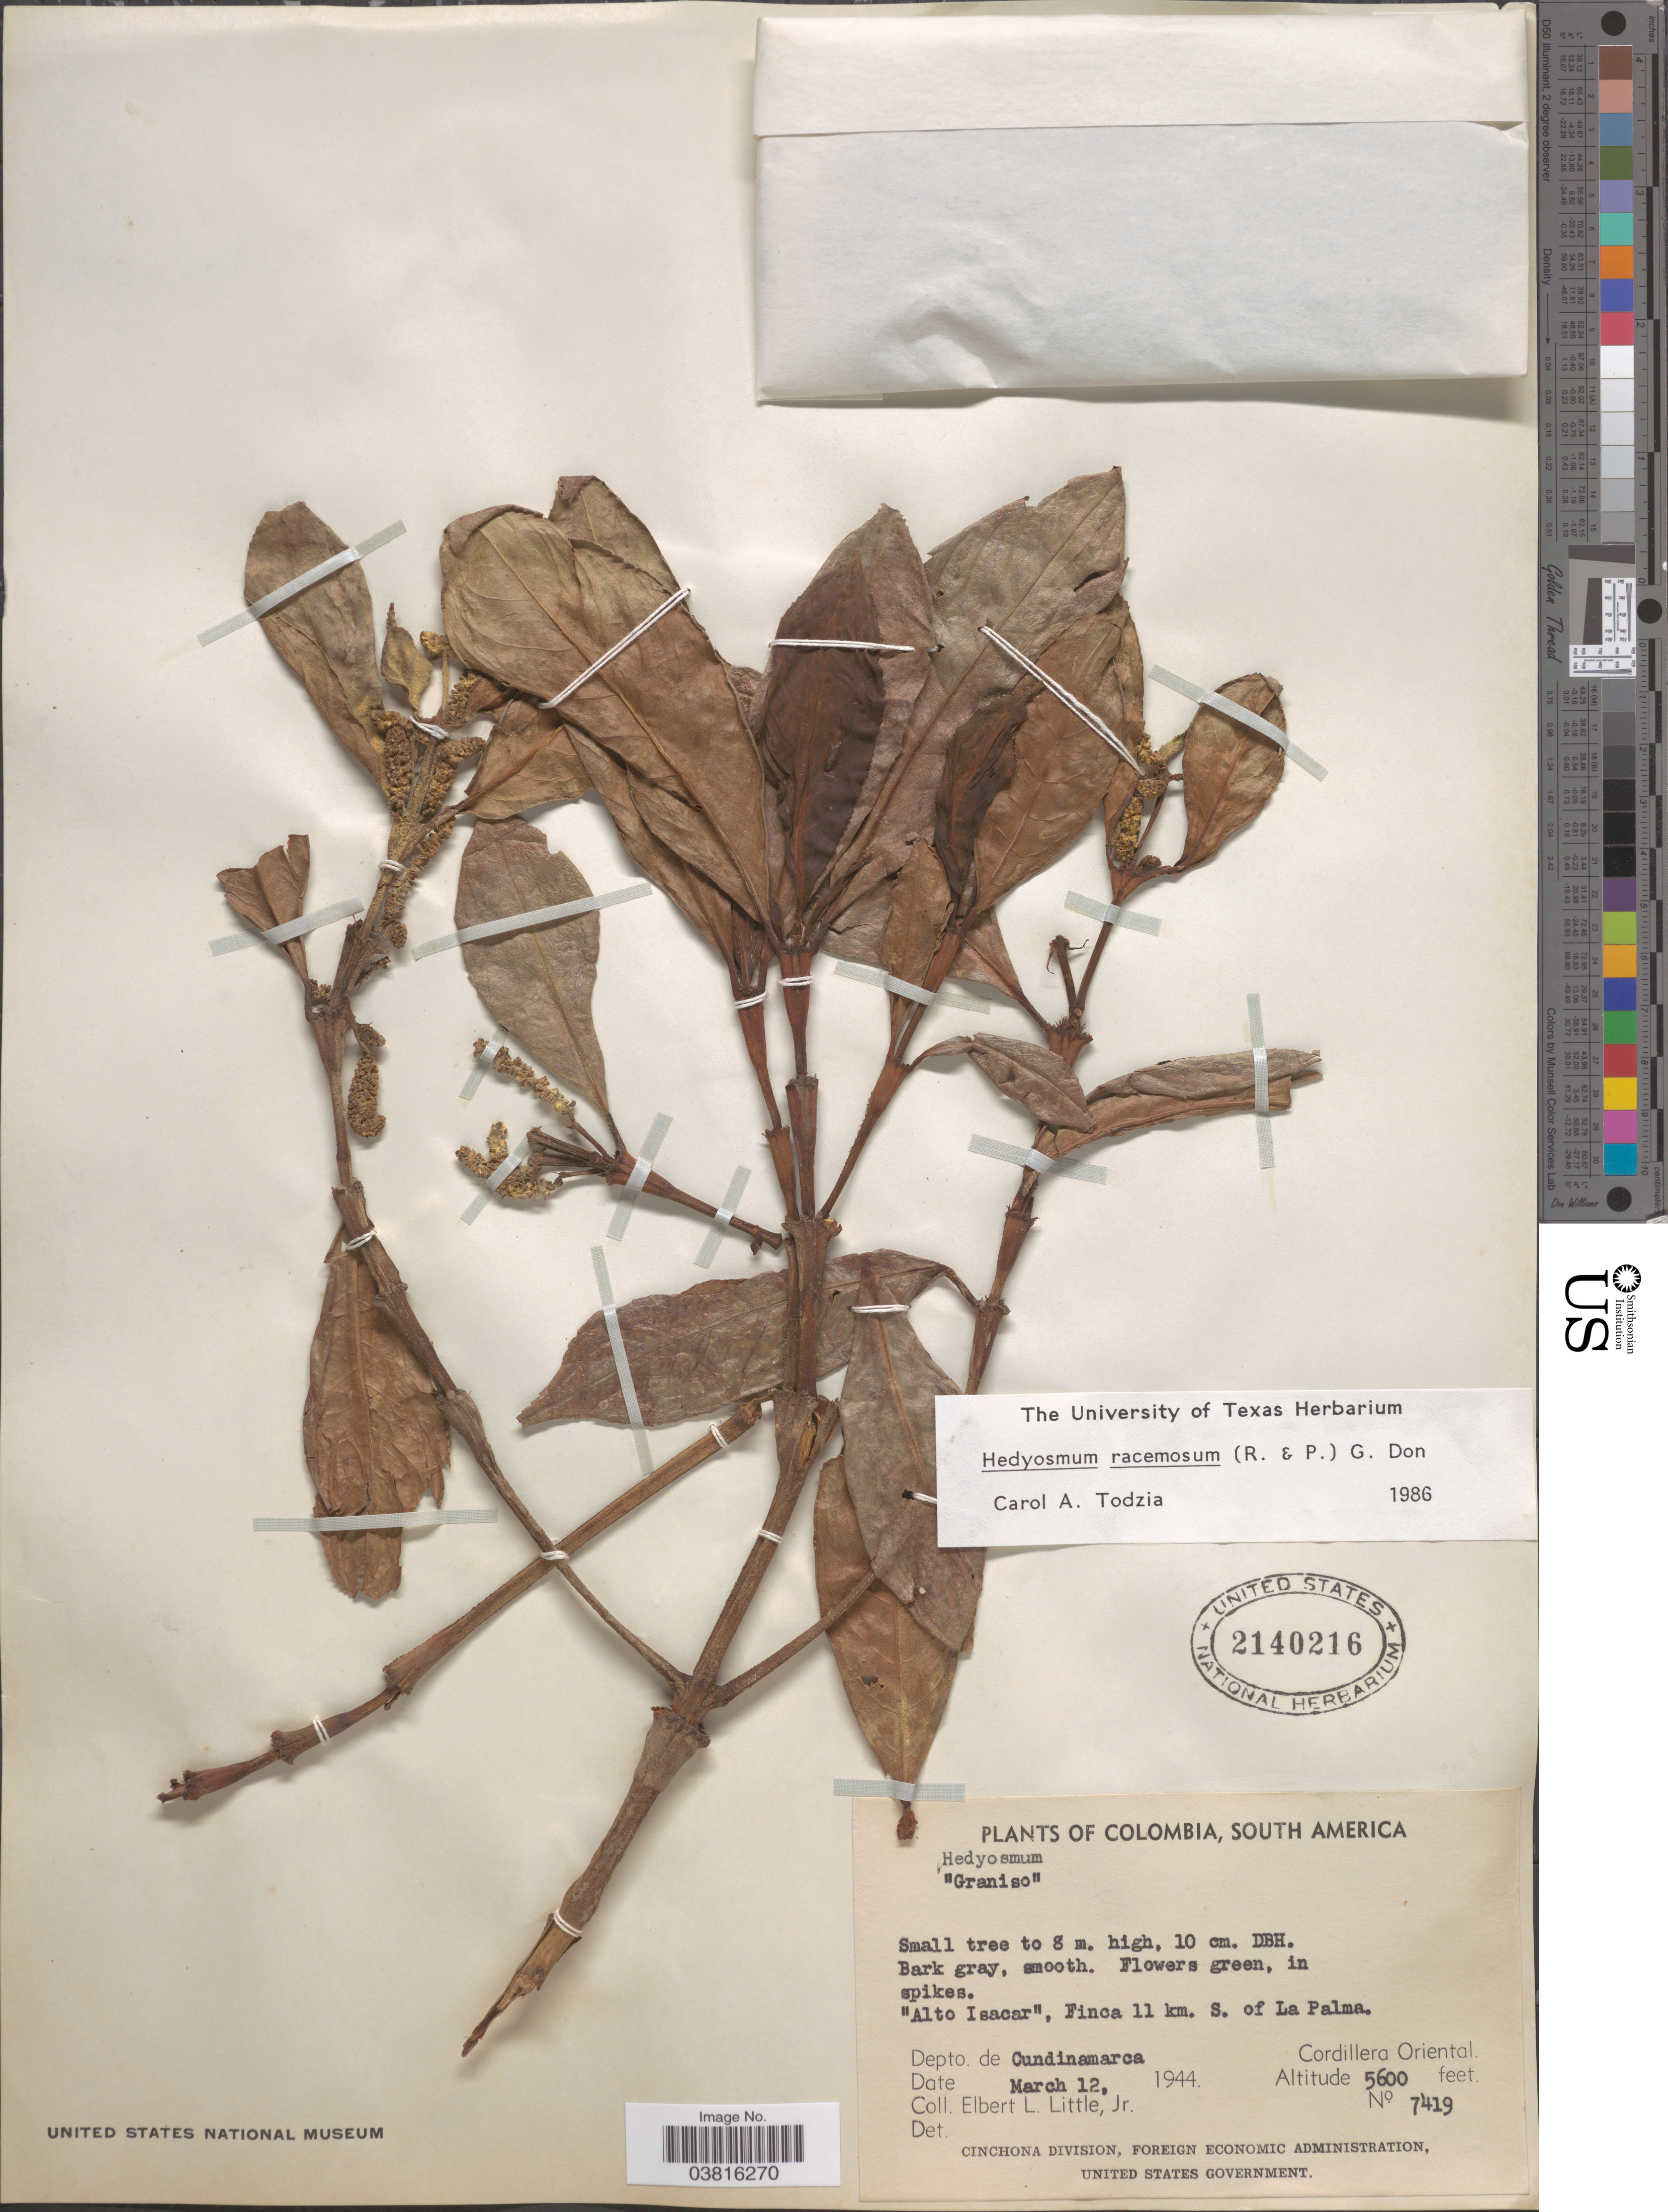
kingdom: Plantae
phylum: Tracheophyta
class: Magnoliopsida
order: Chloranthales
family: Chloranthaceae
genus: Hedyosmum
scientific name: Hedyosmum racemosum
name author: (Ruiz & Pav.) G. Don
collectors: E. L. Little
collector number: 7419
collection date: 1944-03-12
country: Colombia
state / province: Cundinamarca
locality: Alto Isacar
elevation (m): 1707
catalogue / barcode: US 2140216